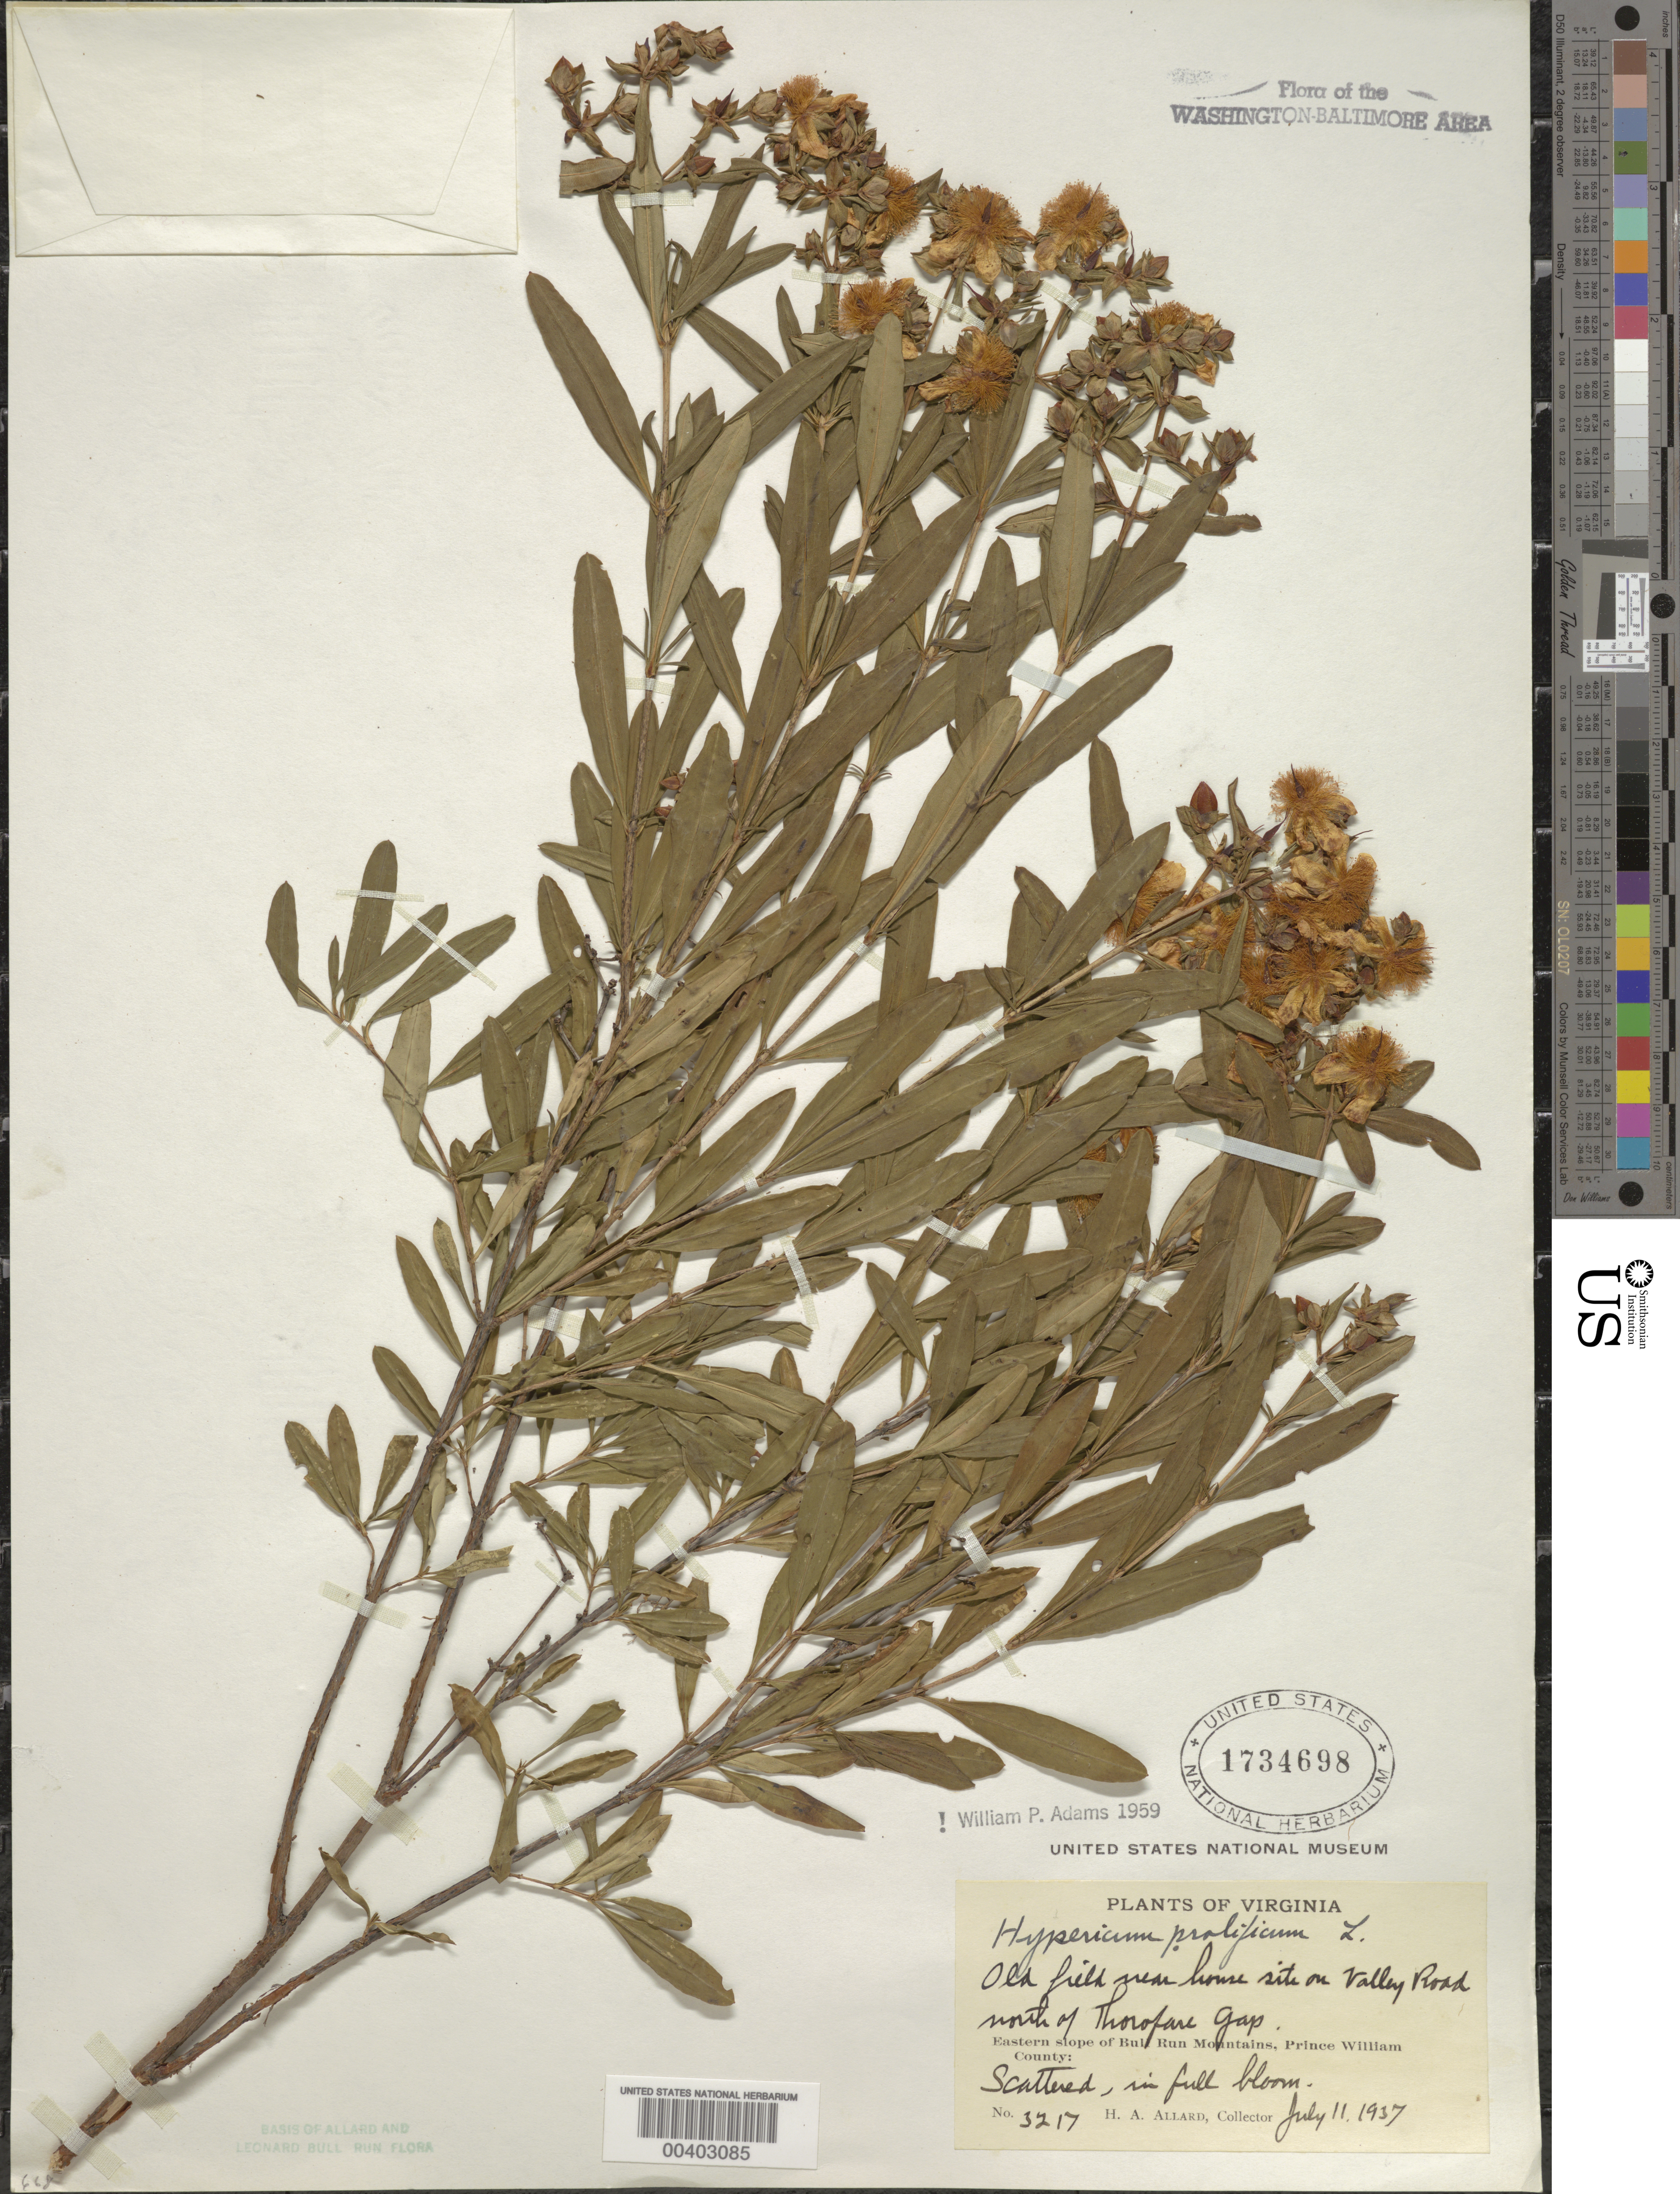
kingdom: Plantae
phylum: Tracheophyta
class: Magnoliopsida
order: Malpighiales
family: Hypericaceae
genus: Hypericum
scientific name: Hypericum prolificum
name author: L.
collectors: H. A. Allard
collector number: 3217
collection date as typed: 11 Jul 1937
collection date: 1937-07-11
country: United States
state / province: Virginia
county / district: Prince William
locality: North of Thorofare Gap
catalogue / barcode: US 1734698